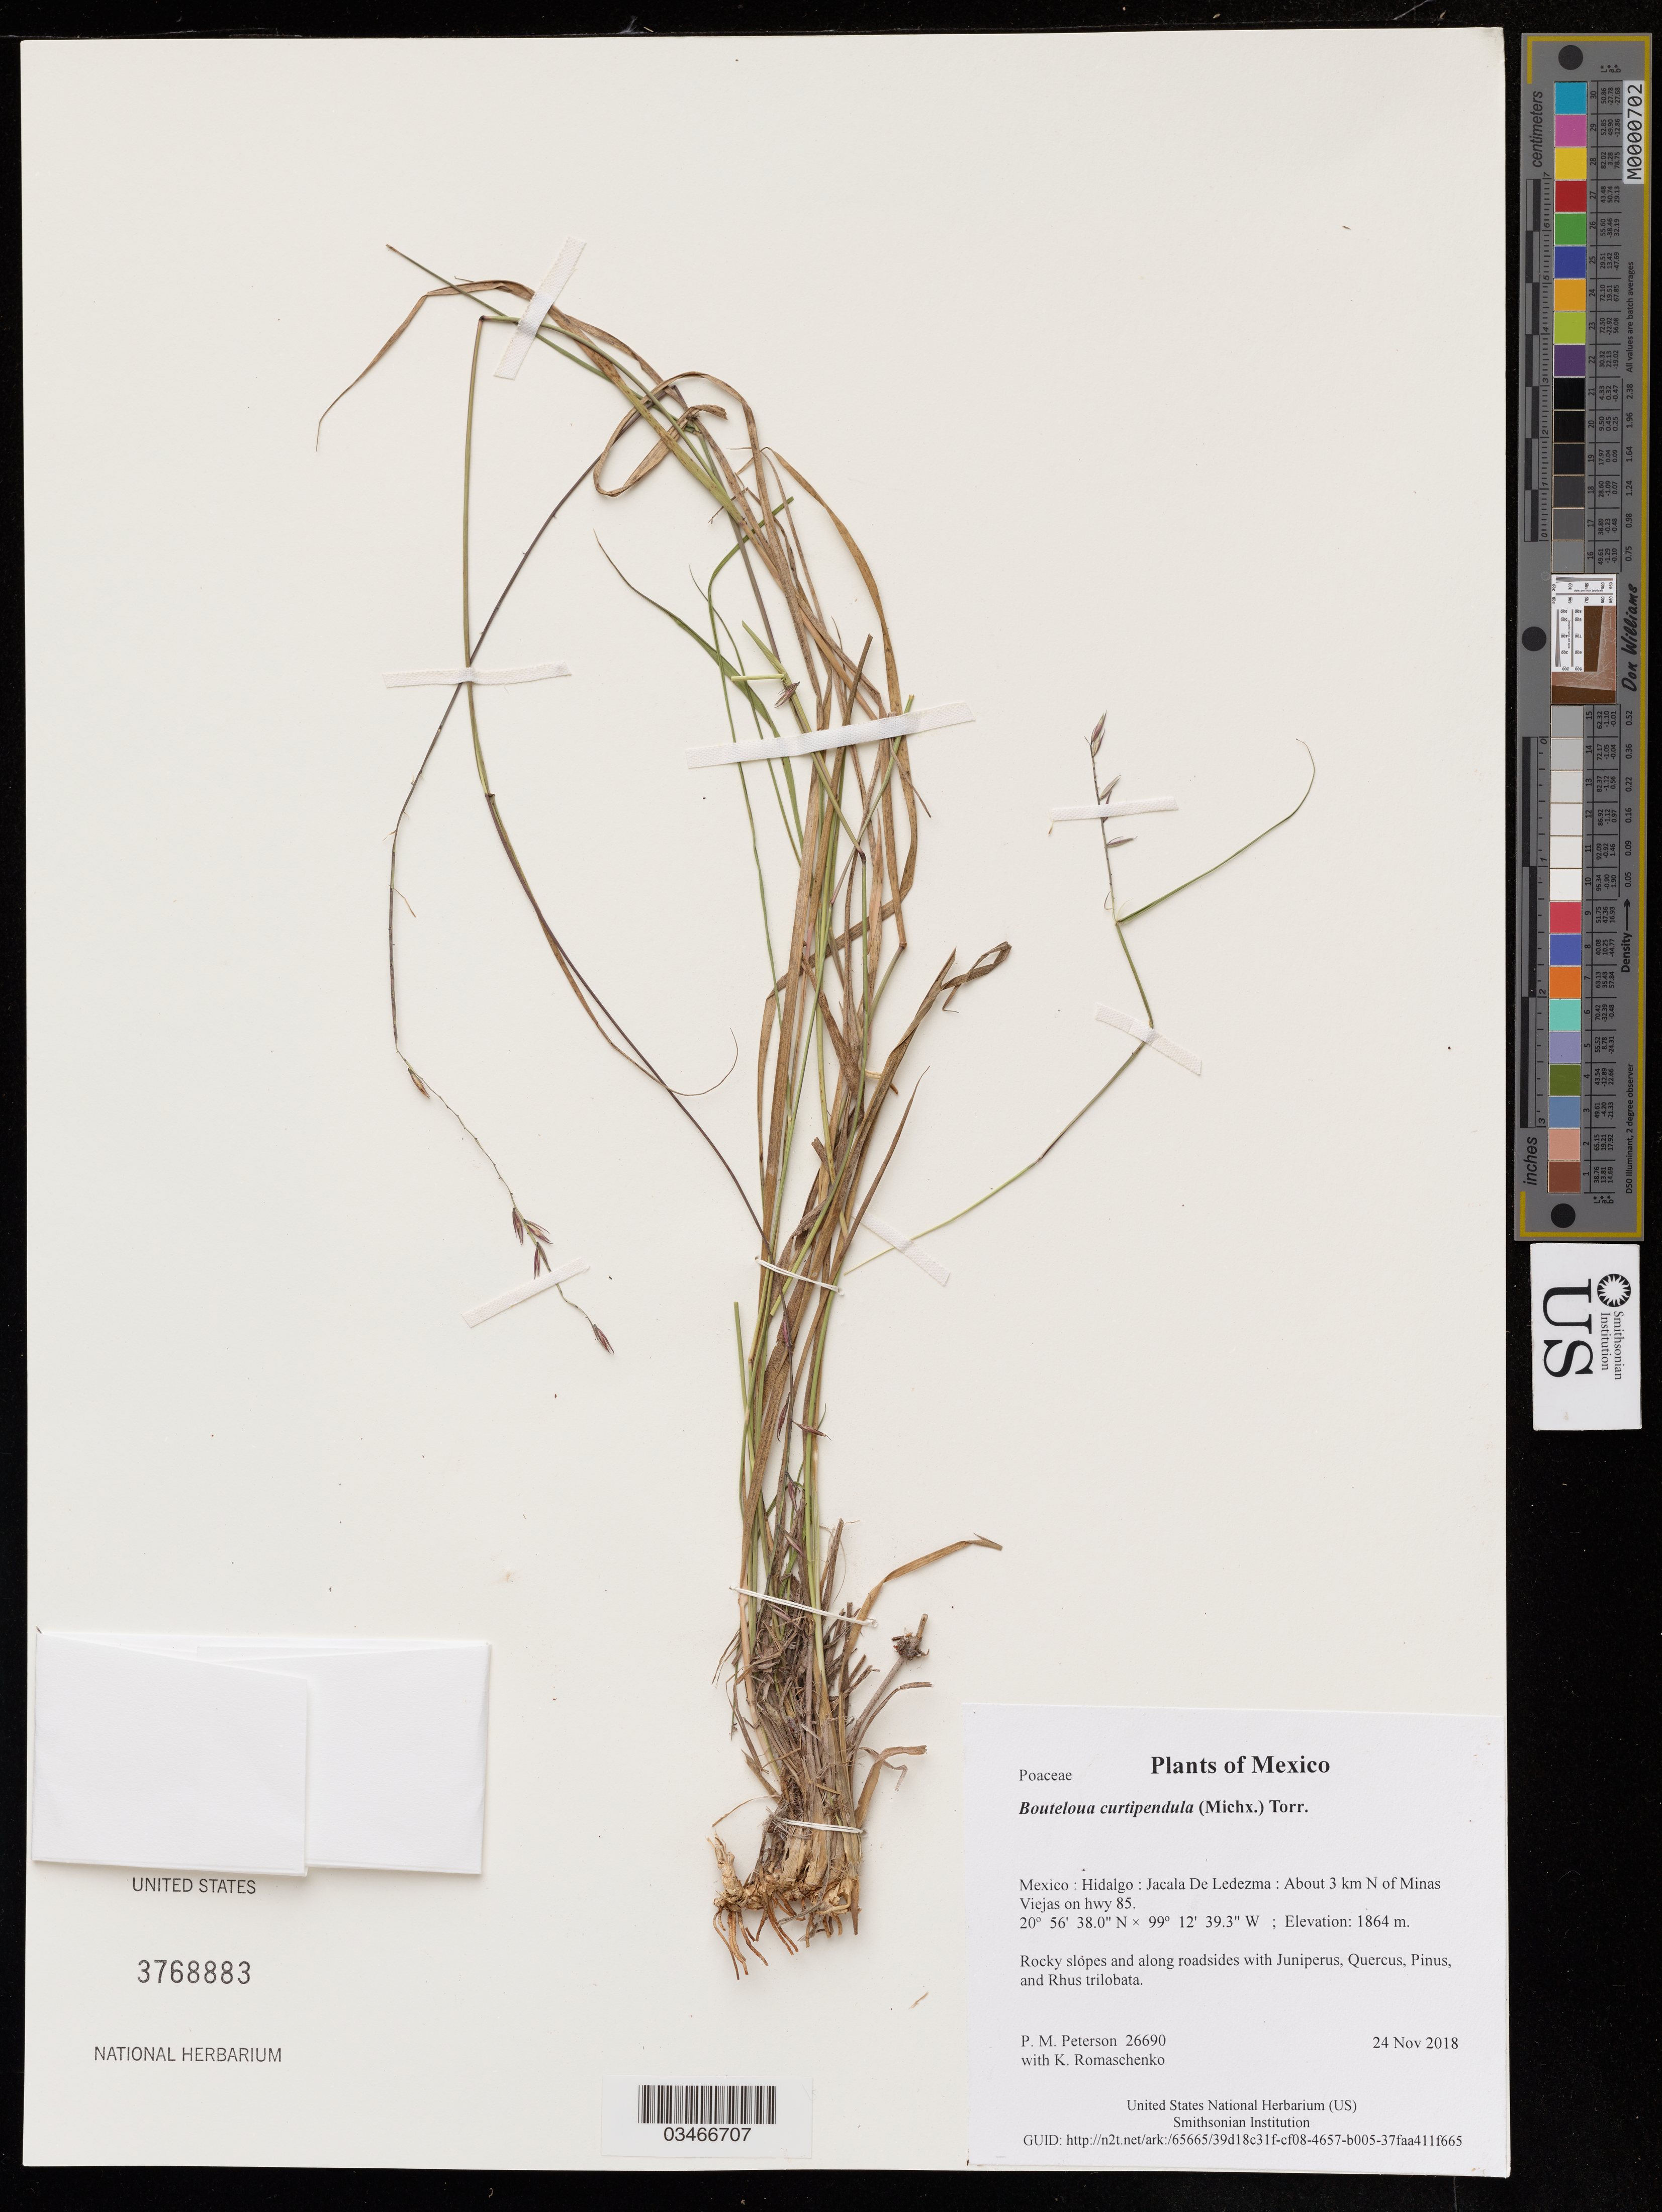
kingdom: Plantae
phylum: Tracheophyta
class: Liliopsida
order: Poales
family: Poaceae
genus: Bouteloua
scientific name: Bouteloua curtipendula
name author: (Michx.) Torr.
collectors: P. M. Peterson & K. Romaschenko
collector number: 26690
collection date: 2018-11-24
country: Mexico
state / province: Hidalgo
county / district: Jacala De Ledezma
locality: About 3 km N of Minas Viejas on hwy 85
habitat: Rocky slopes and along roadsides with Juniperus, Quercus, Pinus, and Rhus trilobata.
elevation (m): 1864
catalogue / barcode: US 3768883